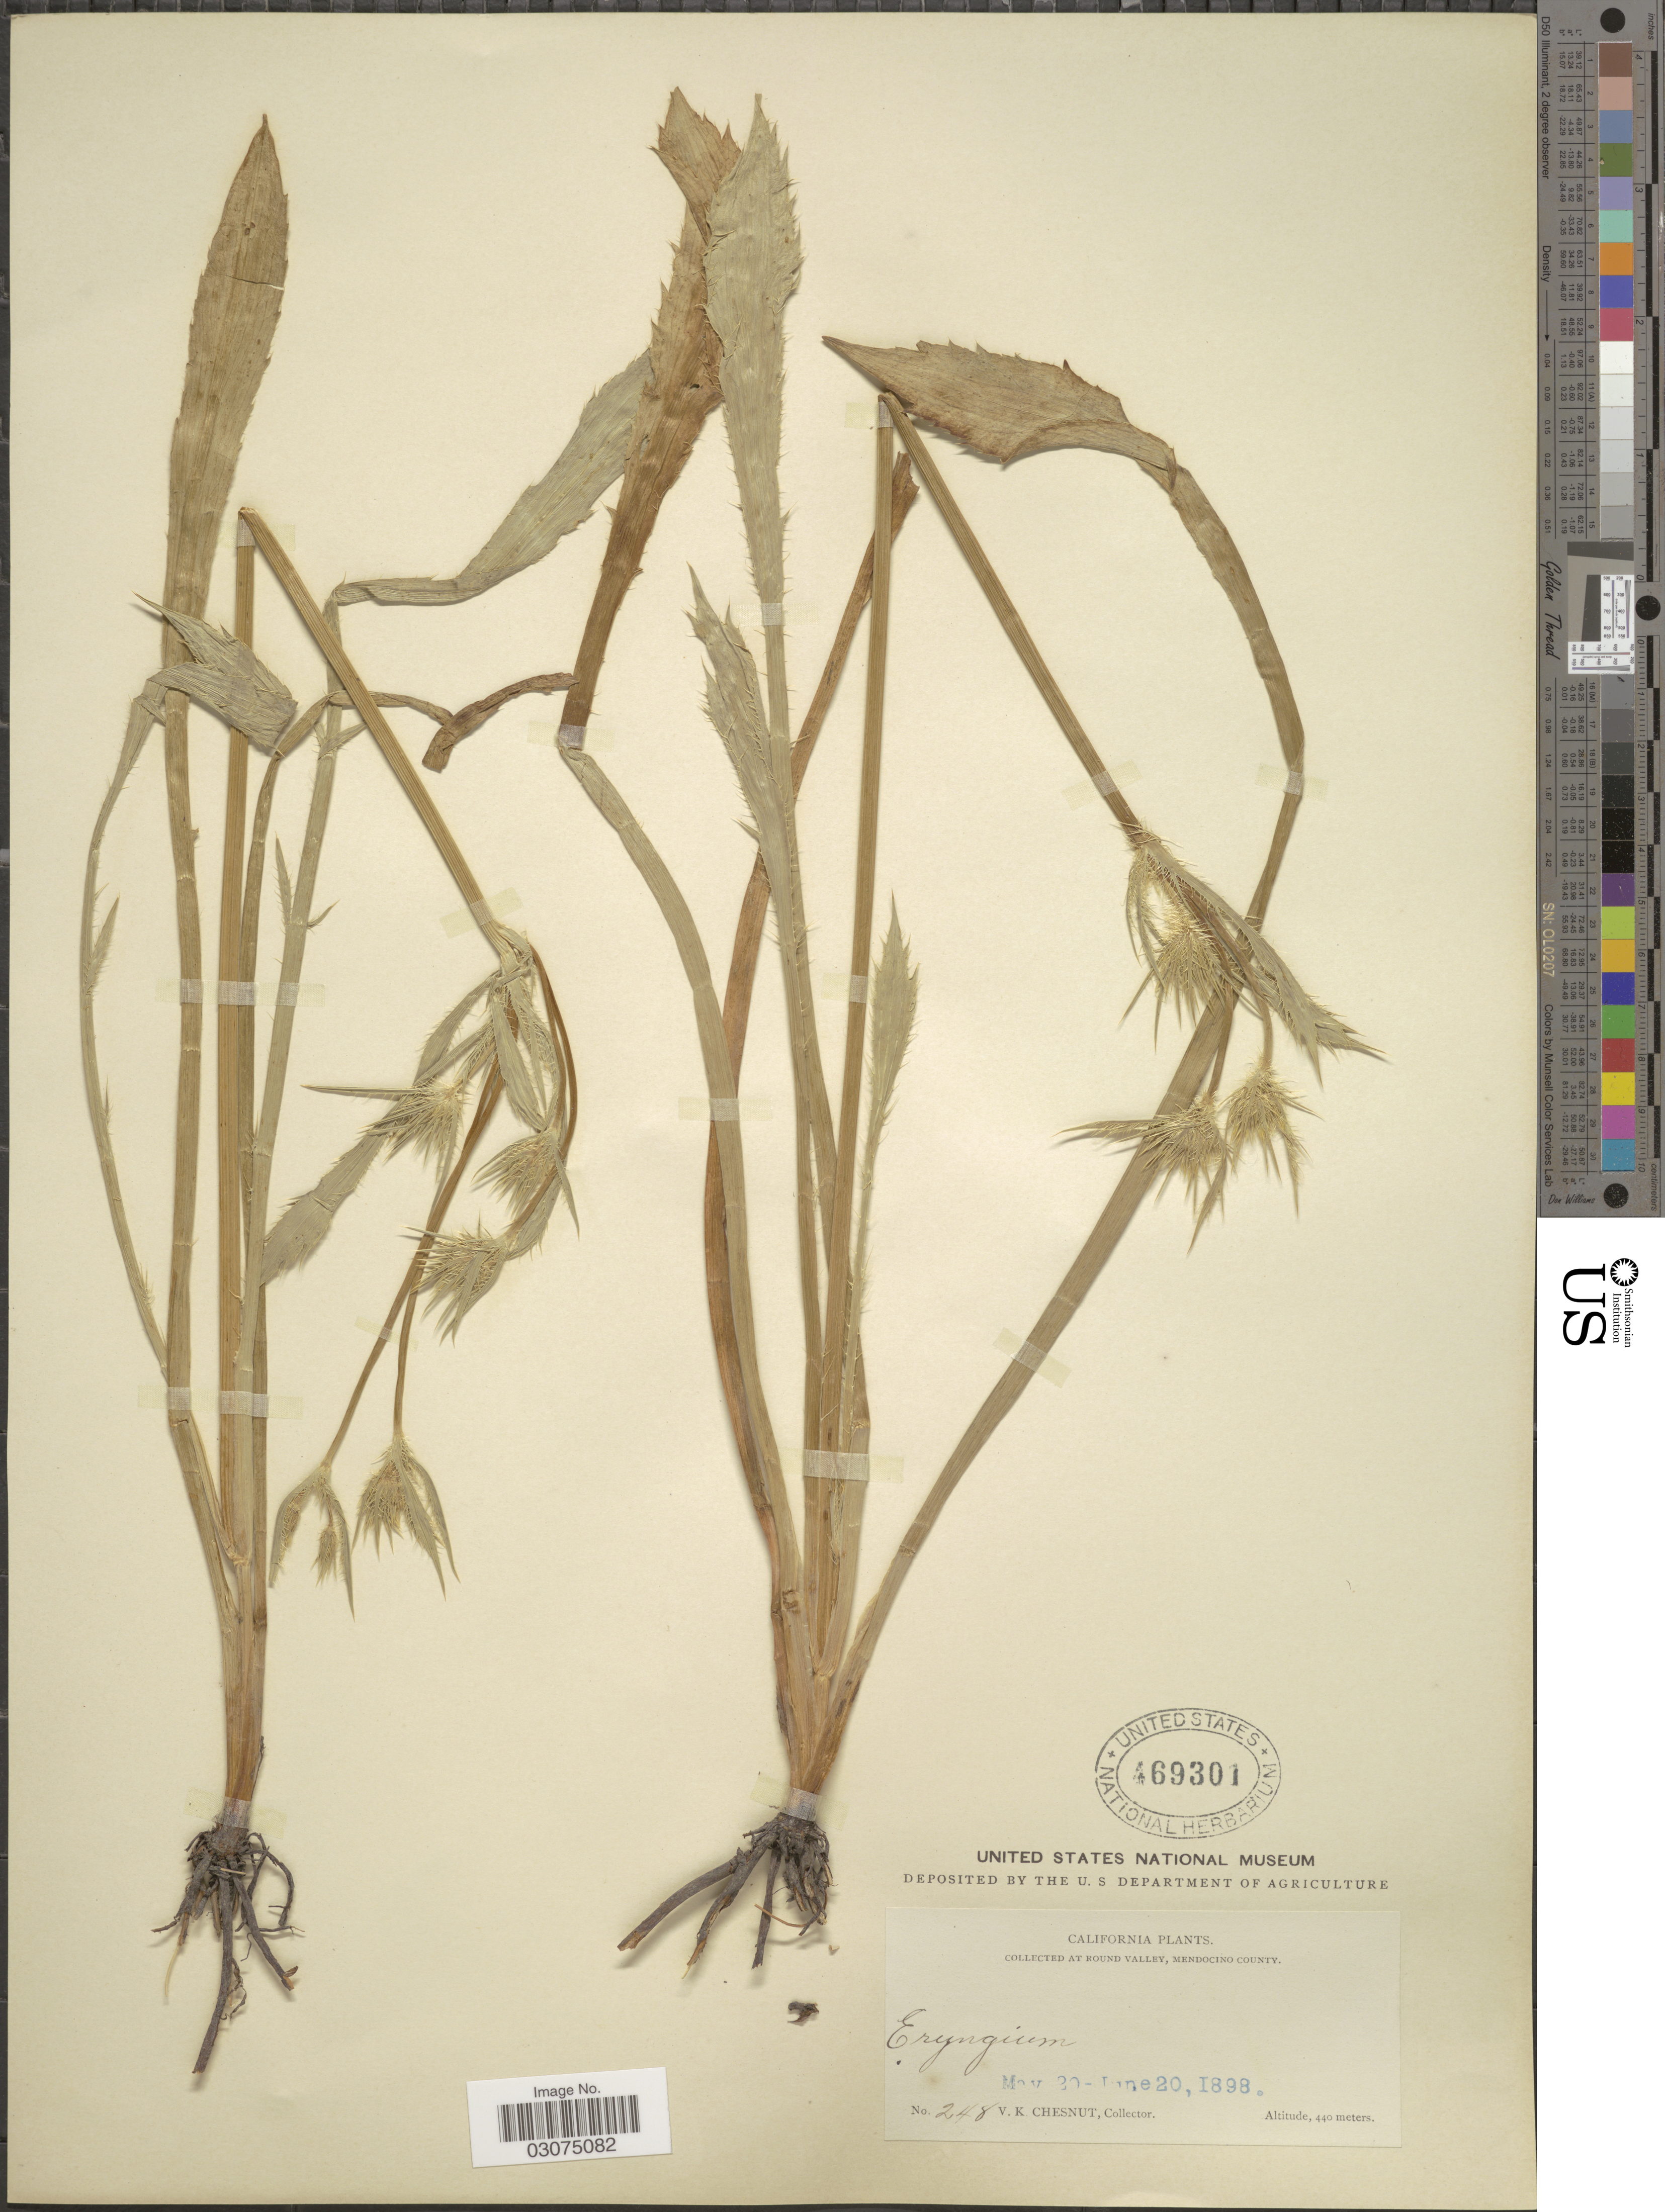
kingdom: Plantae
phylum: Tracheophyta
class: Magnoliopsida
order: Apiales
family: Apiaceae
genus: Eryngium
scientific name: Eryngium vaseyi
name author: J.M. Coult. & Rose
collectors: V. Chesnut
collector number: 248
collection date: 1898-05-20/1898-06-20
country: United States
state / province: California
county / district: Mendocino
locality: Round Valley, Mendocino County.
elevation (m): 440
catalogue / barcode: US 469301